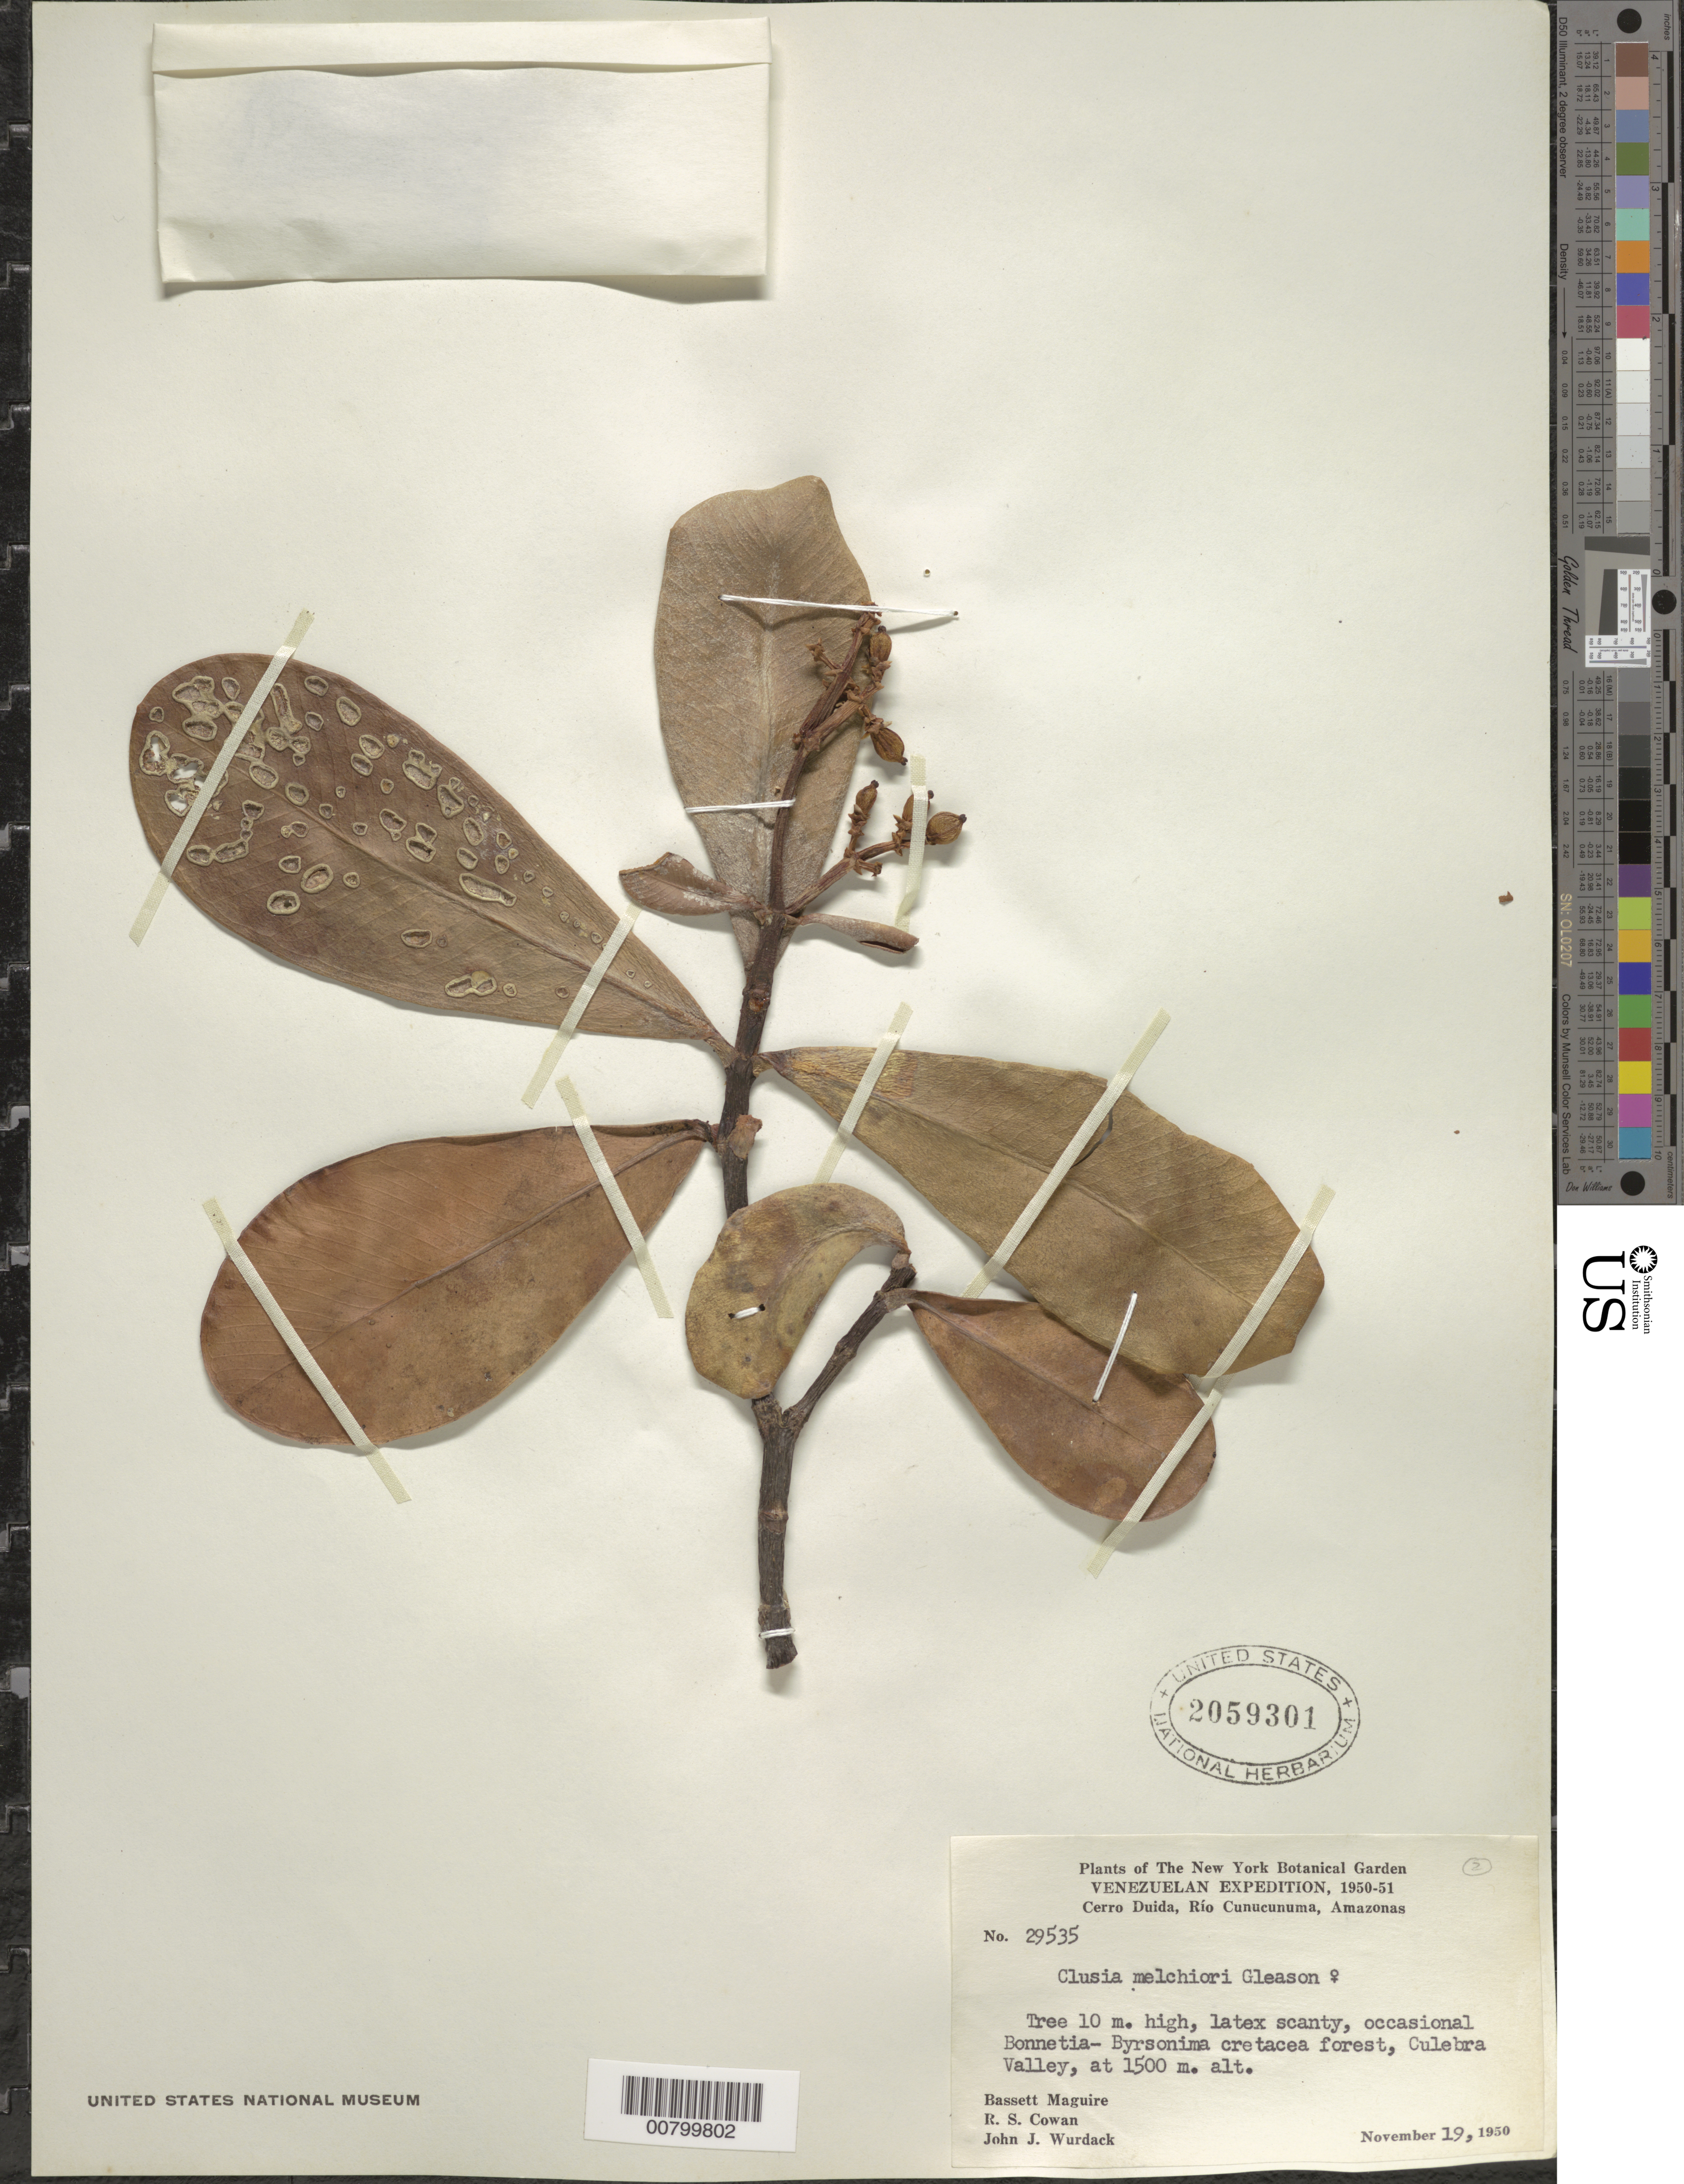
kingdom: Plantae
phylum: Tracheophyta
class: Magnoliopsida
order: Malpighiales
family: Clusiaceae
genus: Clusia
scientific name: Clusia melchiori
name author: Gleason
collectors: B. Maguire, R. S. Cowan & J. J. Wurdack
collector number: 29535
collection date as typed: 19-Nov-50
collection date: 1950-11-19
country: Venezuela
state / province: Amazonas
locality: Cerro Duida, Río Cunucunuma, near Culebra Valley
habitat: Bonnetia-Byrsonima cretacea forest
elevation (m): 1500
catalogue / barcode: US 2059301